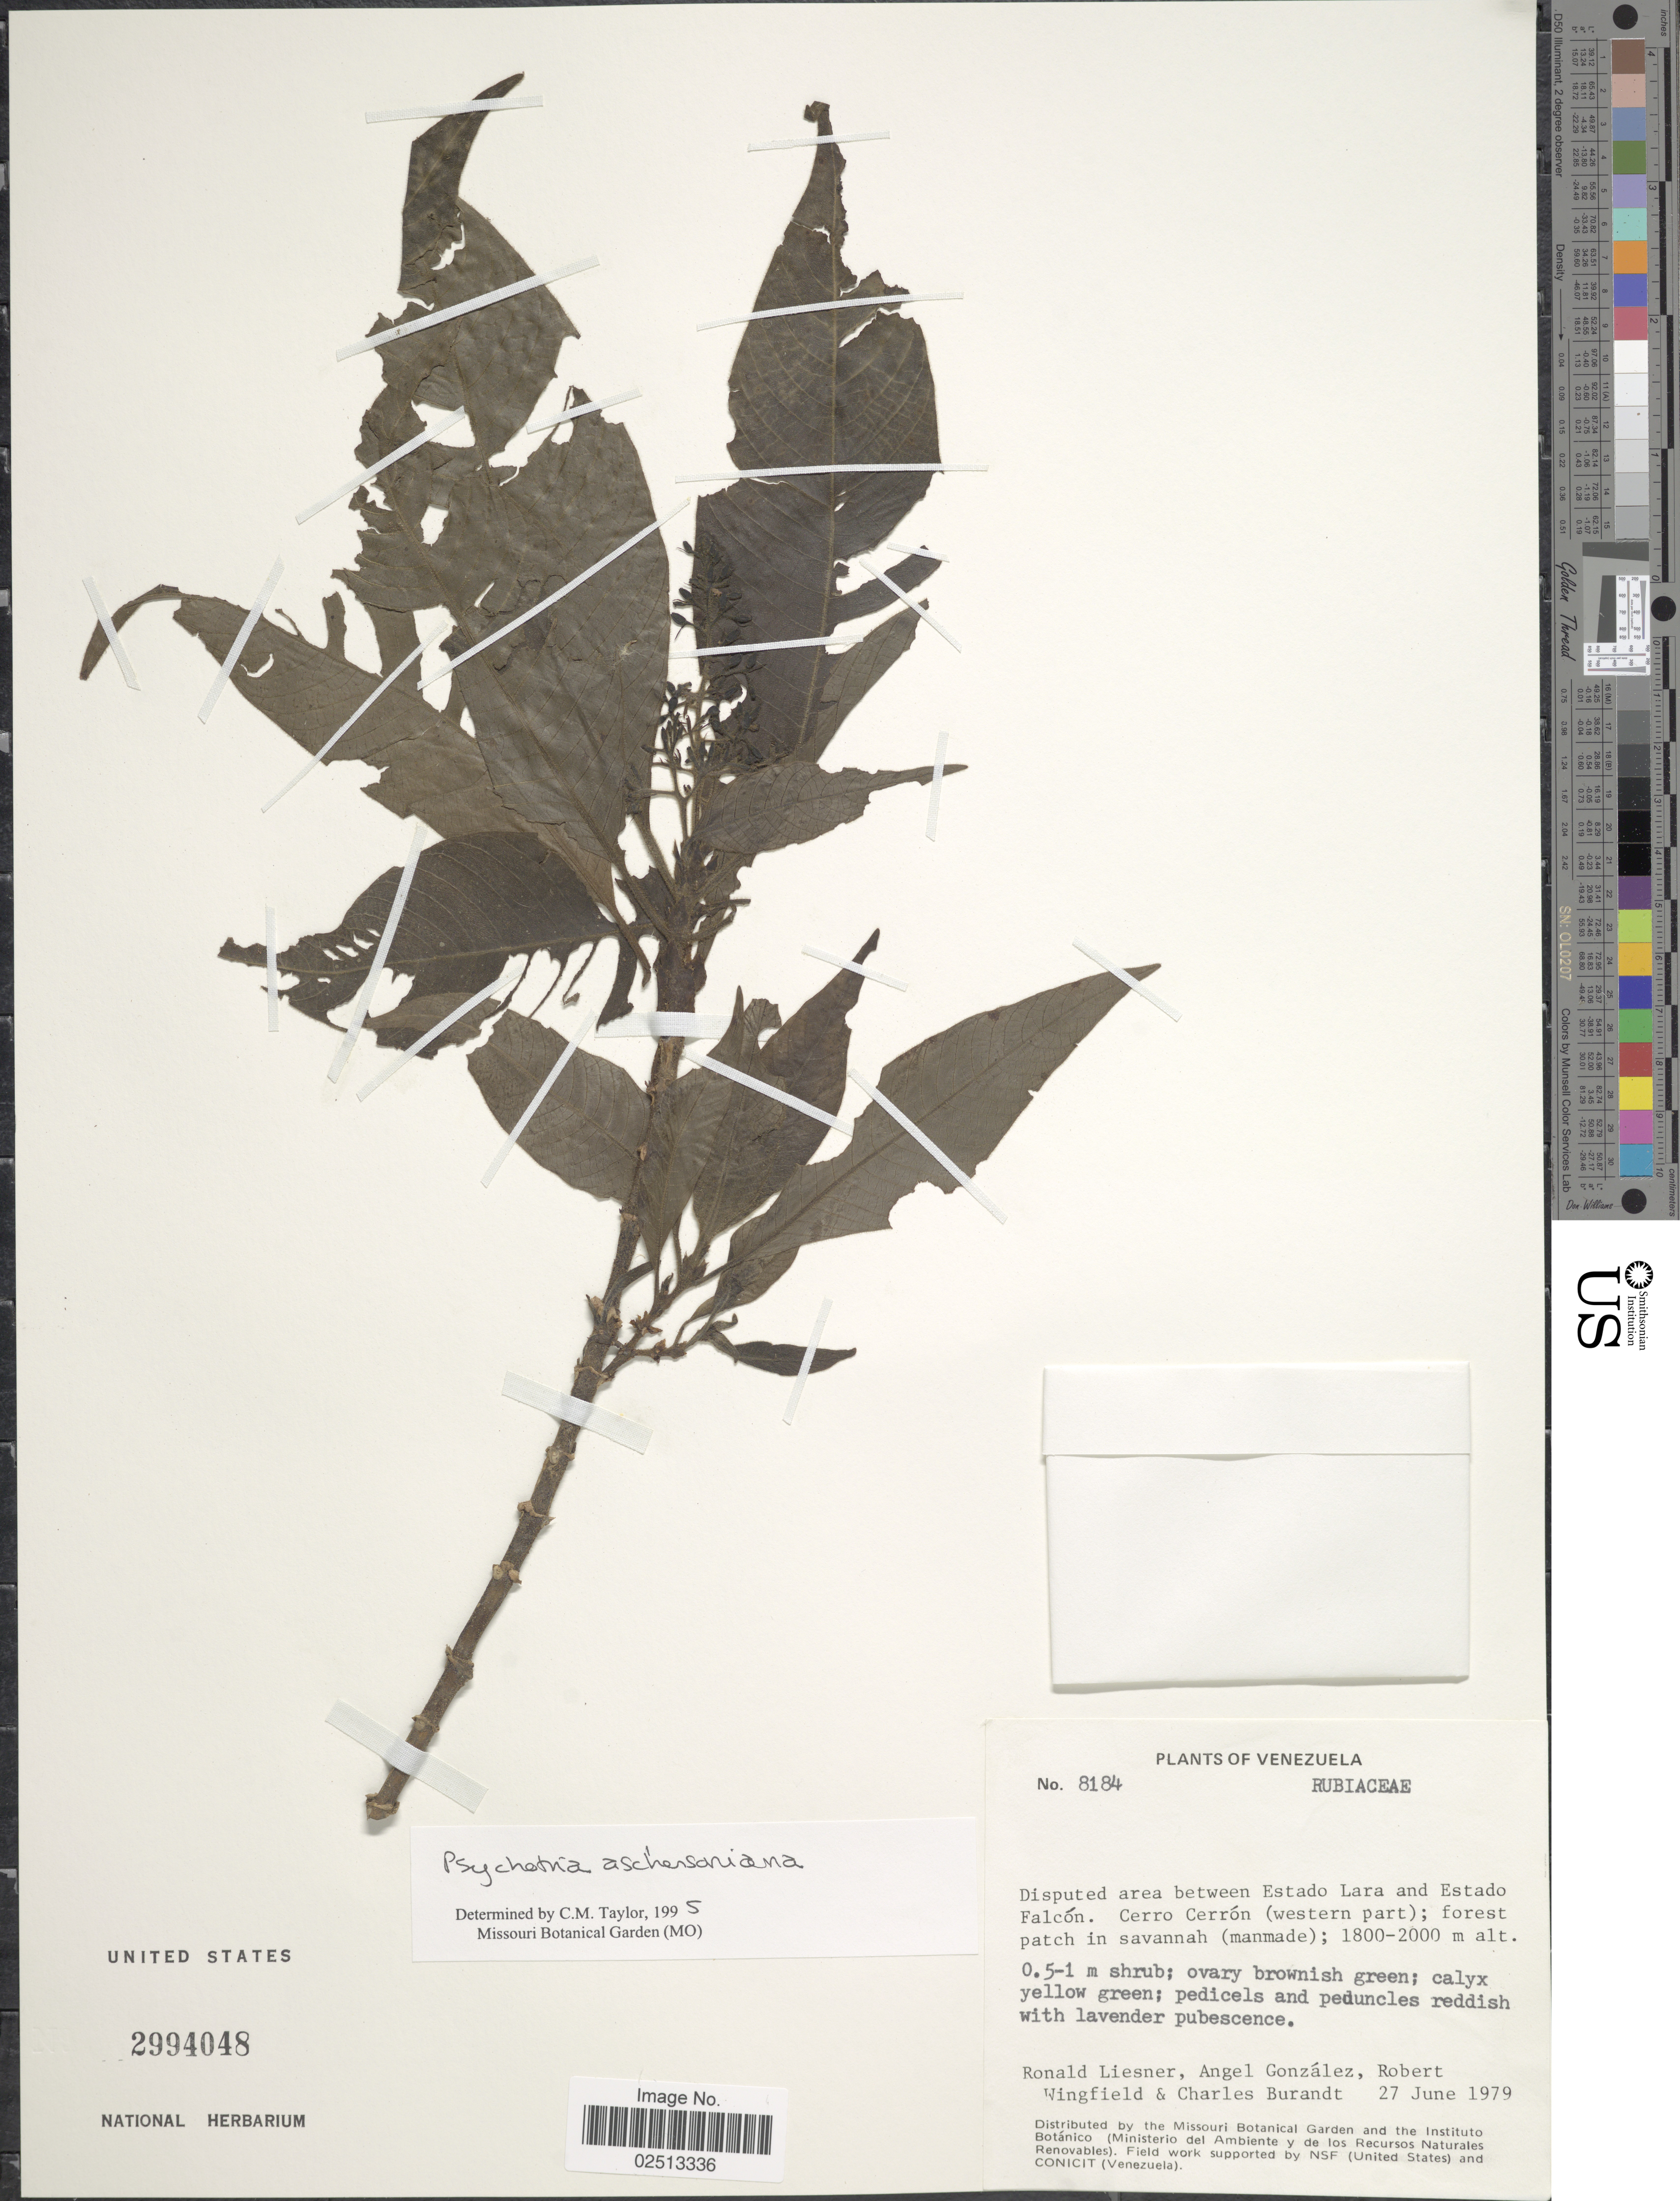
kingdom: Plantae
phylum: Tracheophyta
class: Magnoliopsida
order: Gentianales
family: Rubiaceae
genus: Psychotria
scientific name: Psychotria aschersoniana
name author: K. Schum. & K. Krause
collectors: R. L. Liesner, A. C. González, R. C. Wingfield & C. Burandt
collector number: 8184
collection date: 1979-06-27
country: Venezuela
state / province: Lara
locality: Disputed area between Estado Lara and Estado Falcon, Cerro Cerron (western part).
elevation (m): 1800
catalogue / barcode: US 2994048